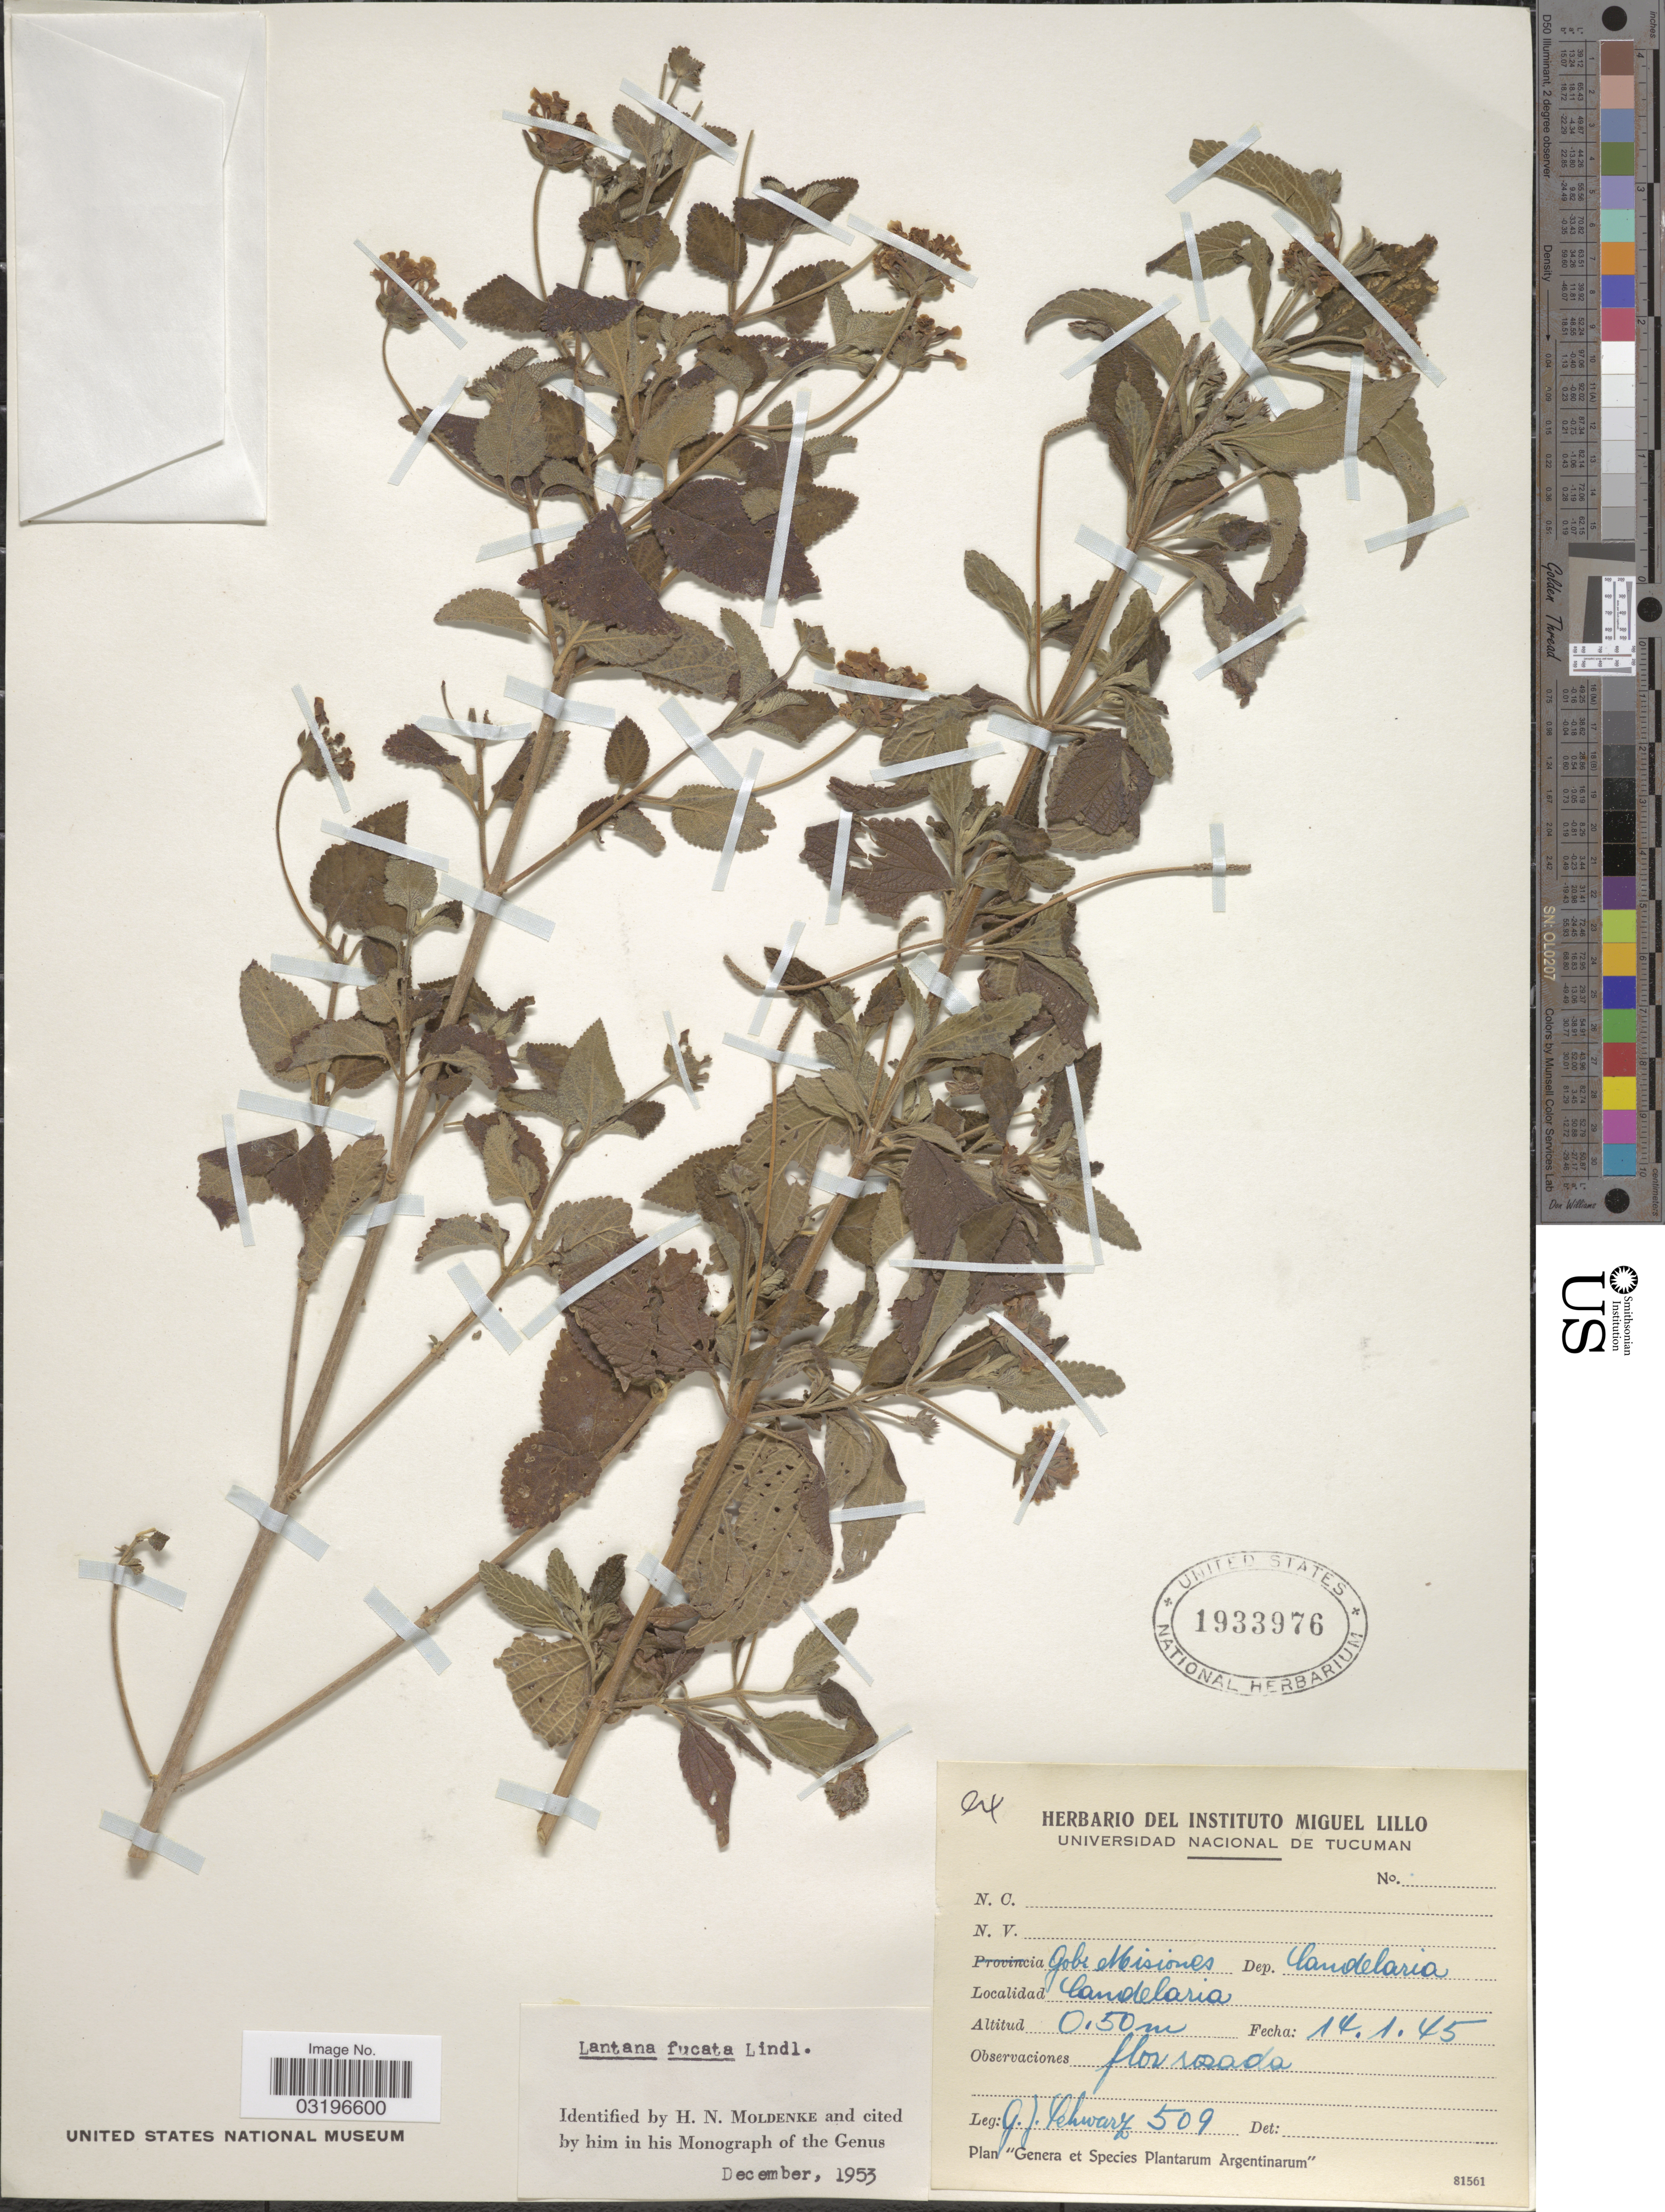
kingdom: Plantae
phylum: Tracheophyta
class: Magnoliopsida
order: Lamiales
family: Verbenaceae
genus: Lantana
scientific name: Lantana fucata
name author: Lindl.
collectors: G. J. Schwarz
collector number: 509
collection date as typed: Transcribed d/m/y: 14/1/45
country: Argentina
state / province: Misiones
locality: Gob. de Misiones, Dep. Candelaria, Candelaria.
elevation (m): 0.5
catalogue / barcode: US 1933976